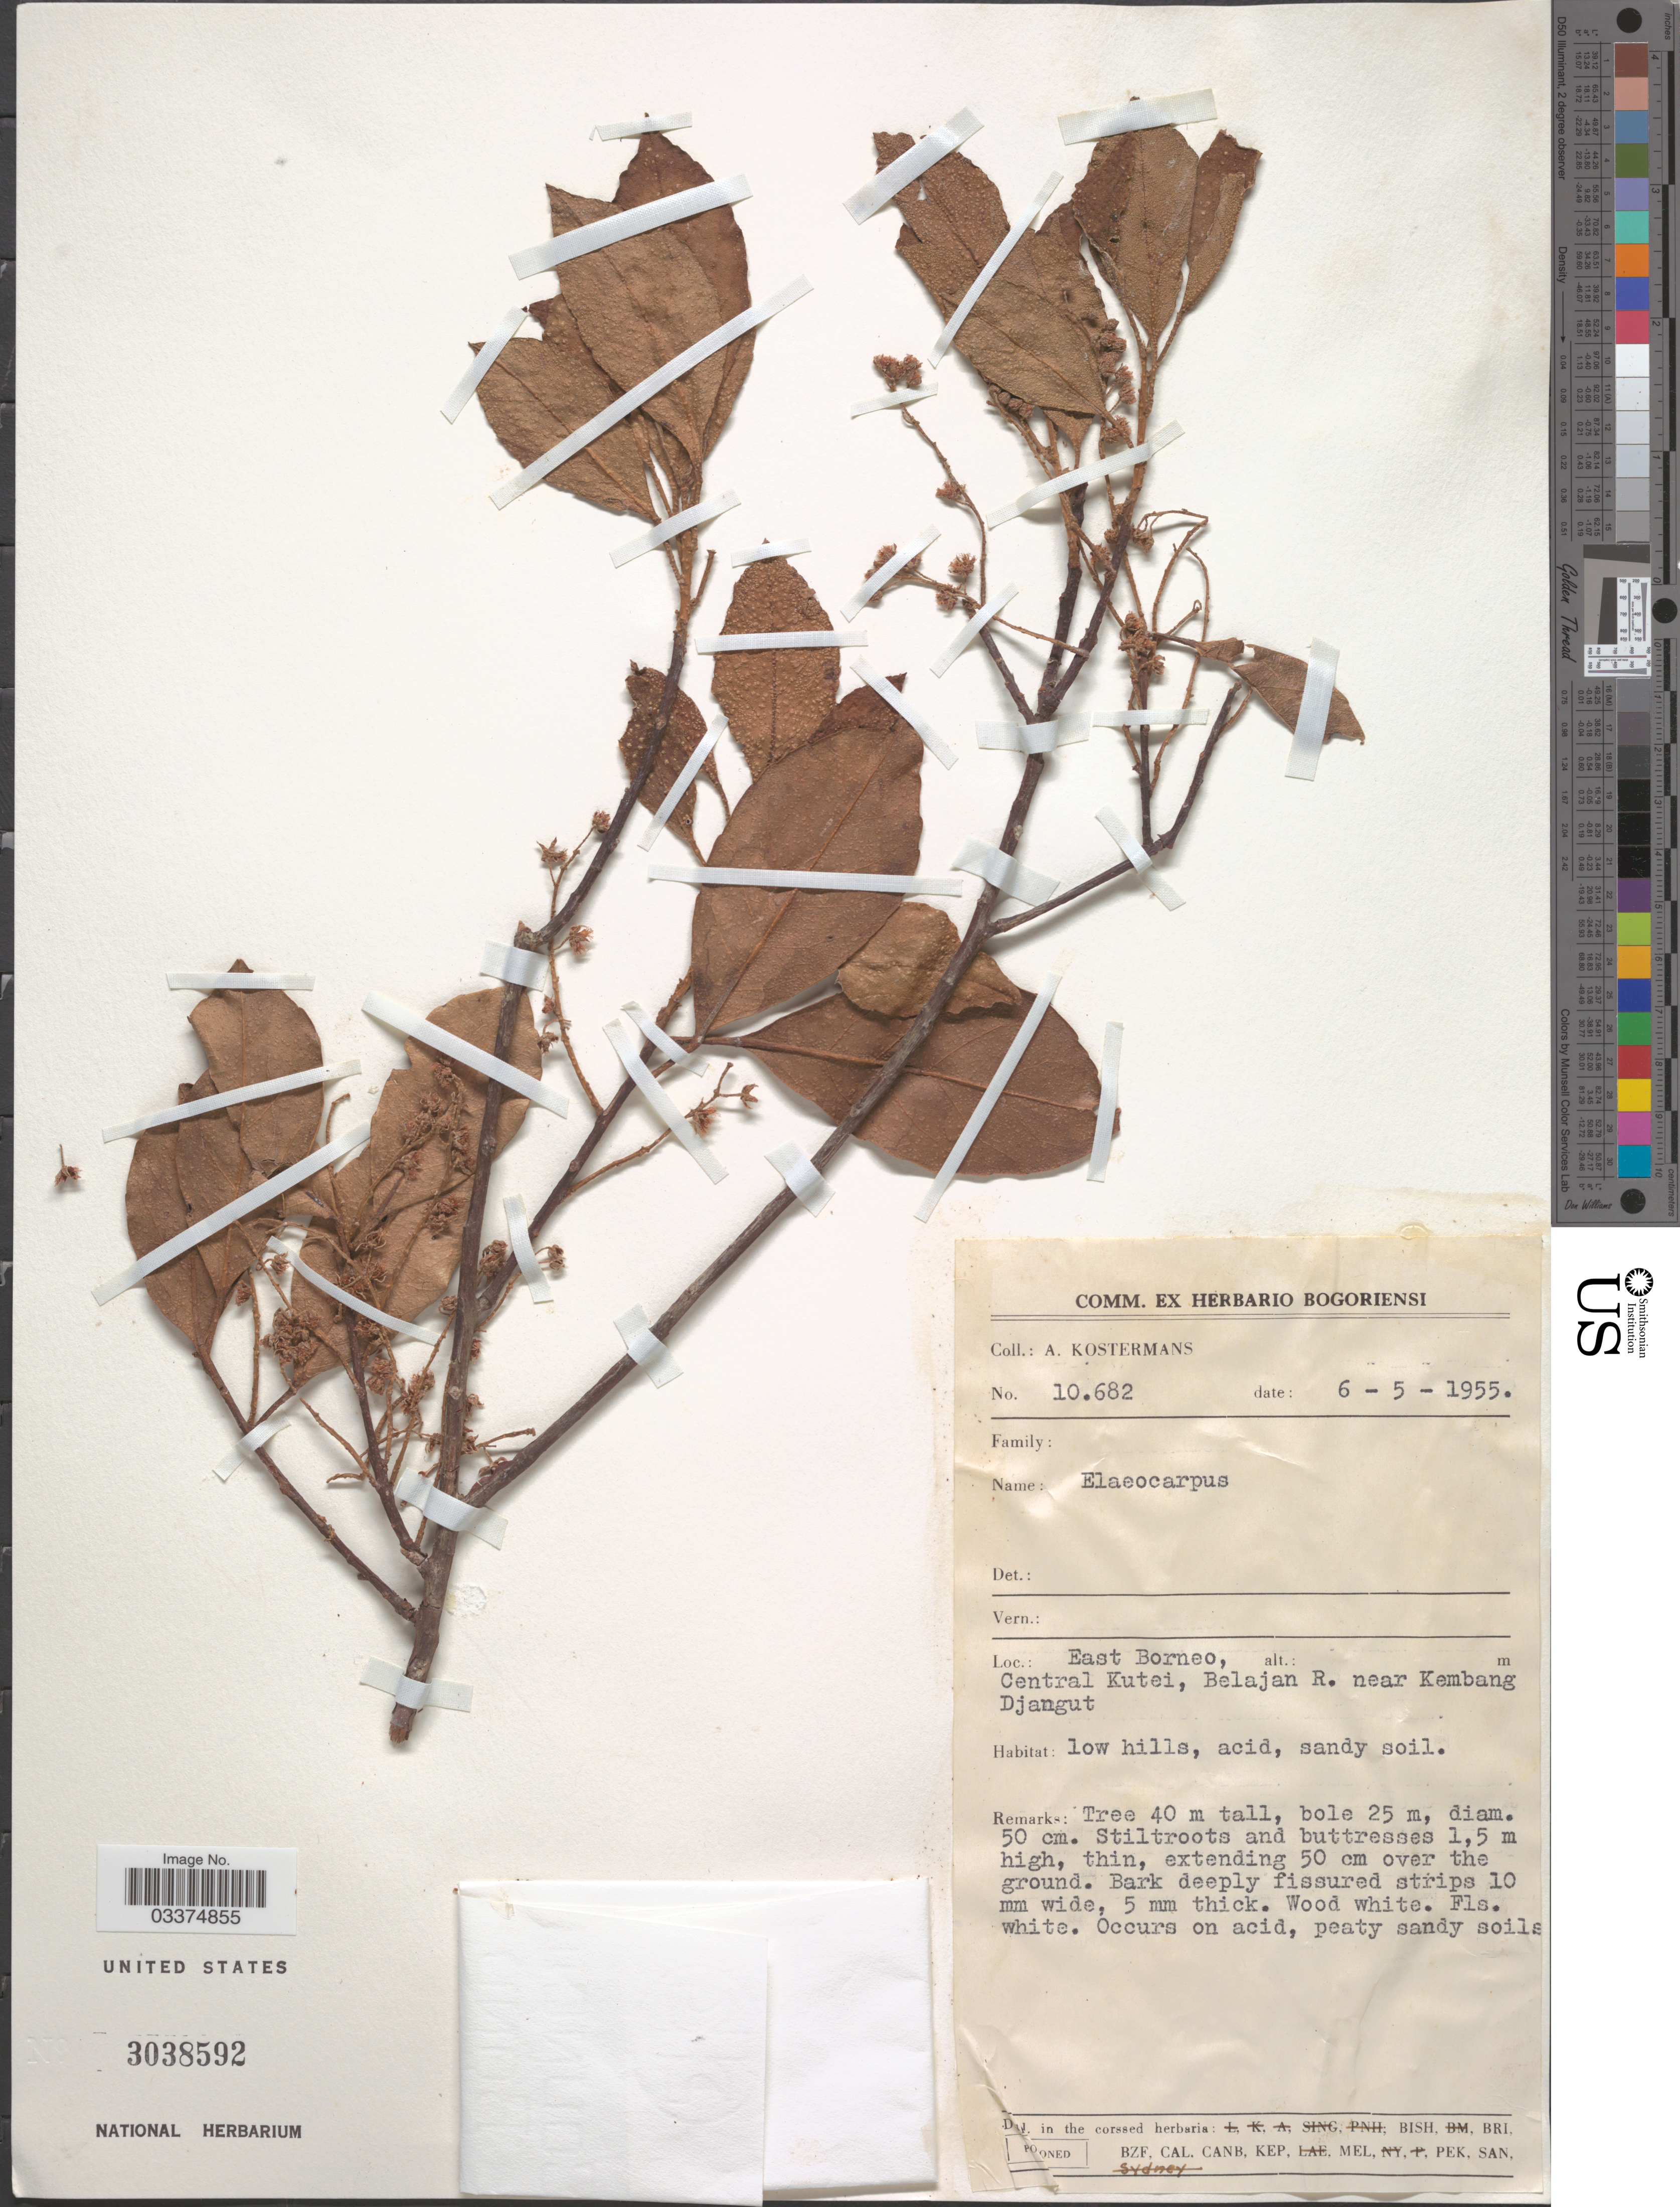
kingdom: Plantae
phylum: Tracheophyta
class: Magnoliopsida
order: Oxalidales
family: Elaeocarpaceae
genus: Elaeocarpus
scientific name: Elaeocarpus sp.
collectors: A. J. G. Kostermans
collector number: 10682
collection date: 1955-05-06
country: Indonesia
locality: East Borneo, Central Kutei, Belajan R., near Kembang Djangut.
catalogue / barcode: US 3038592